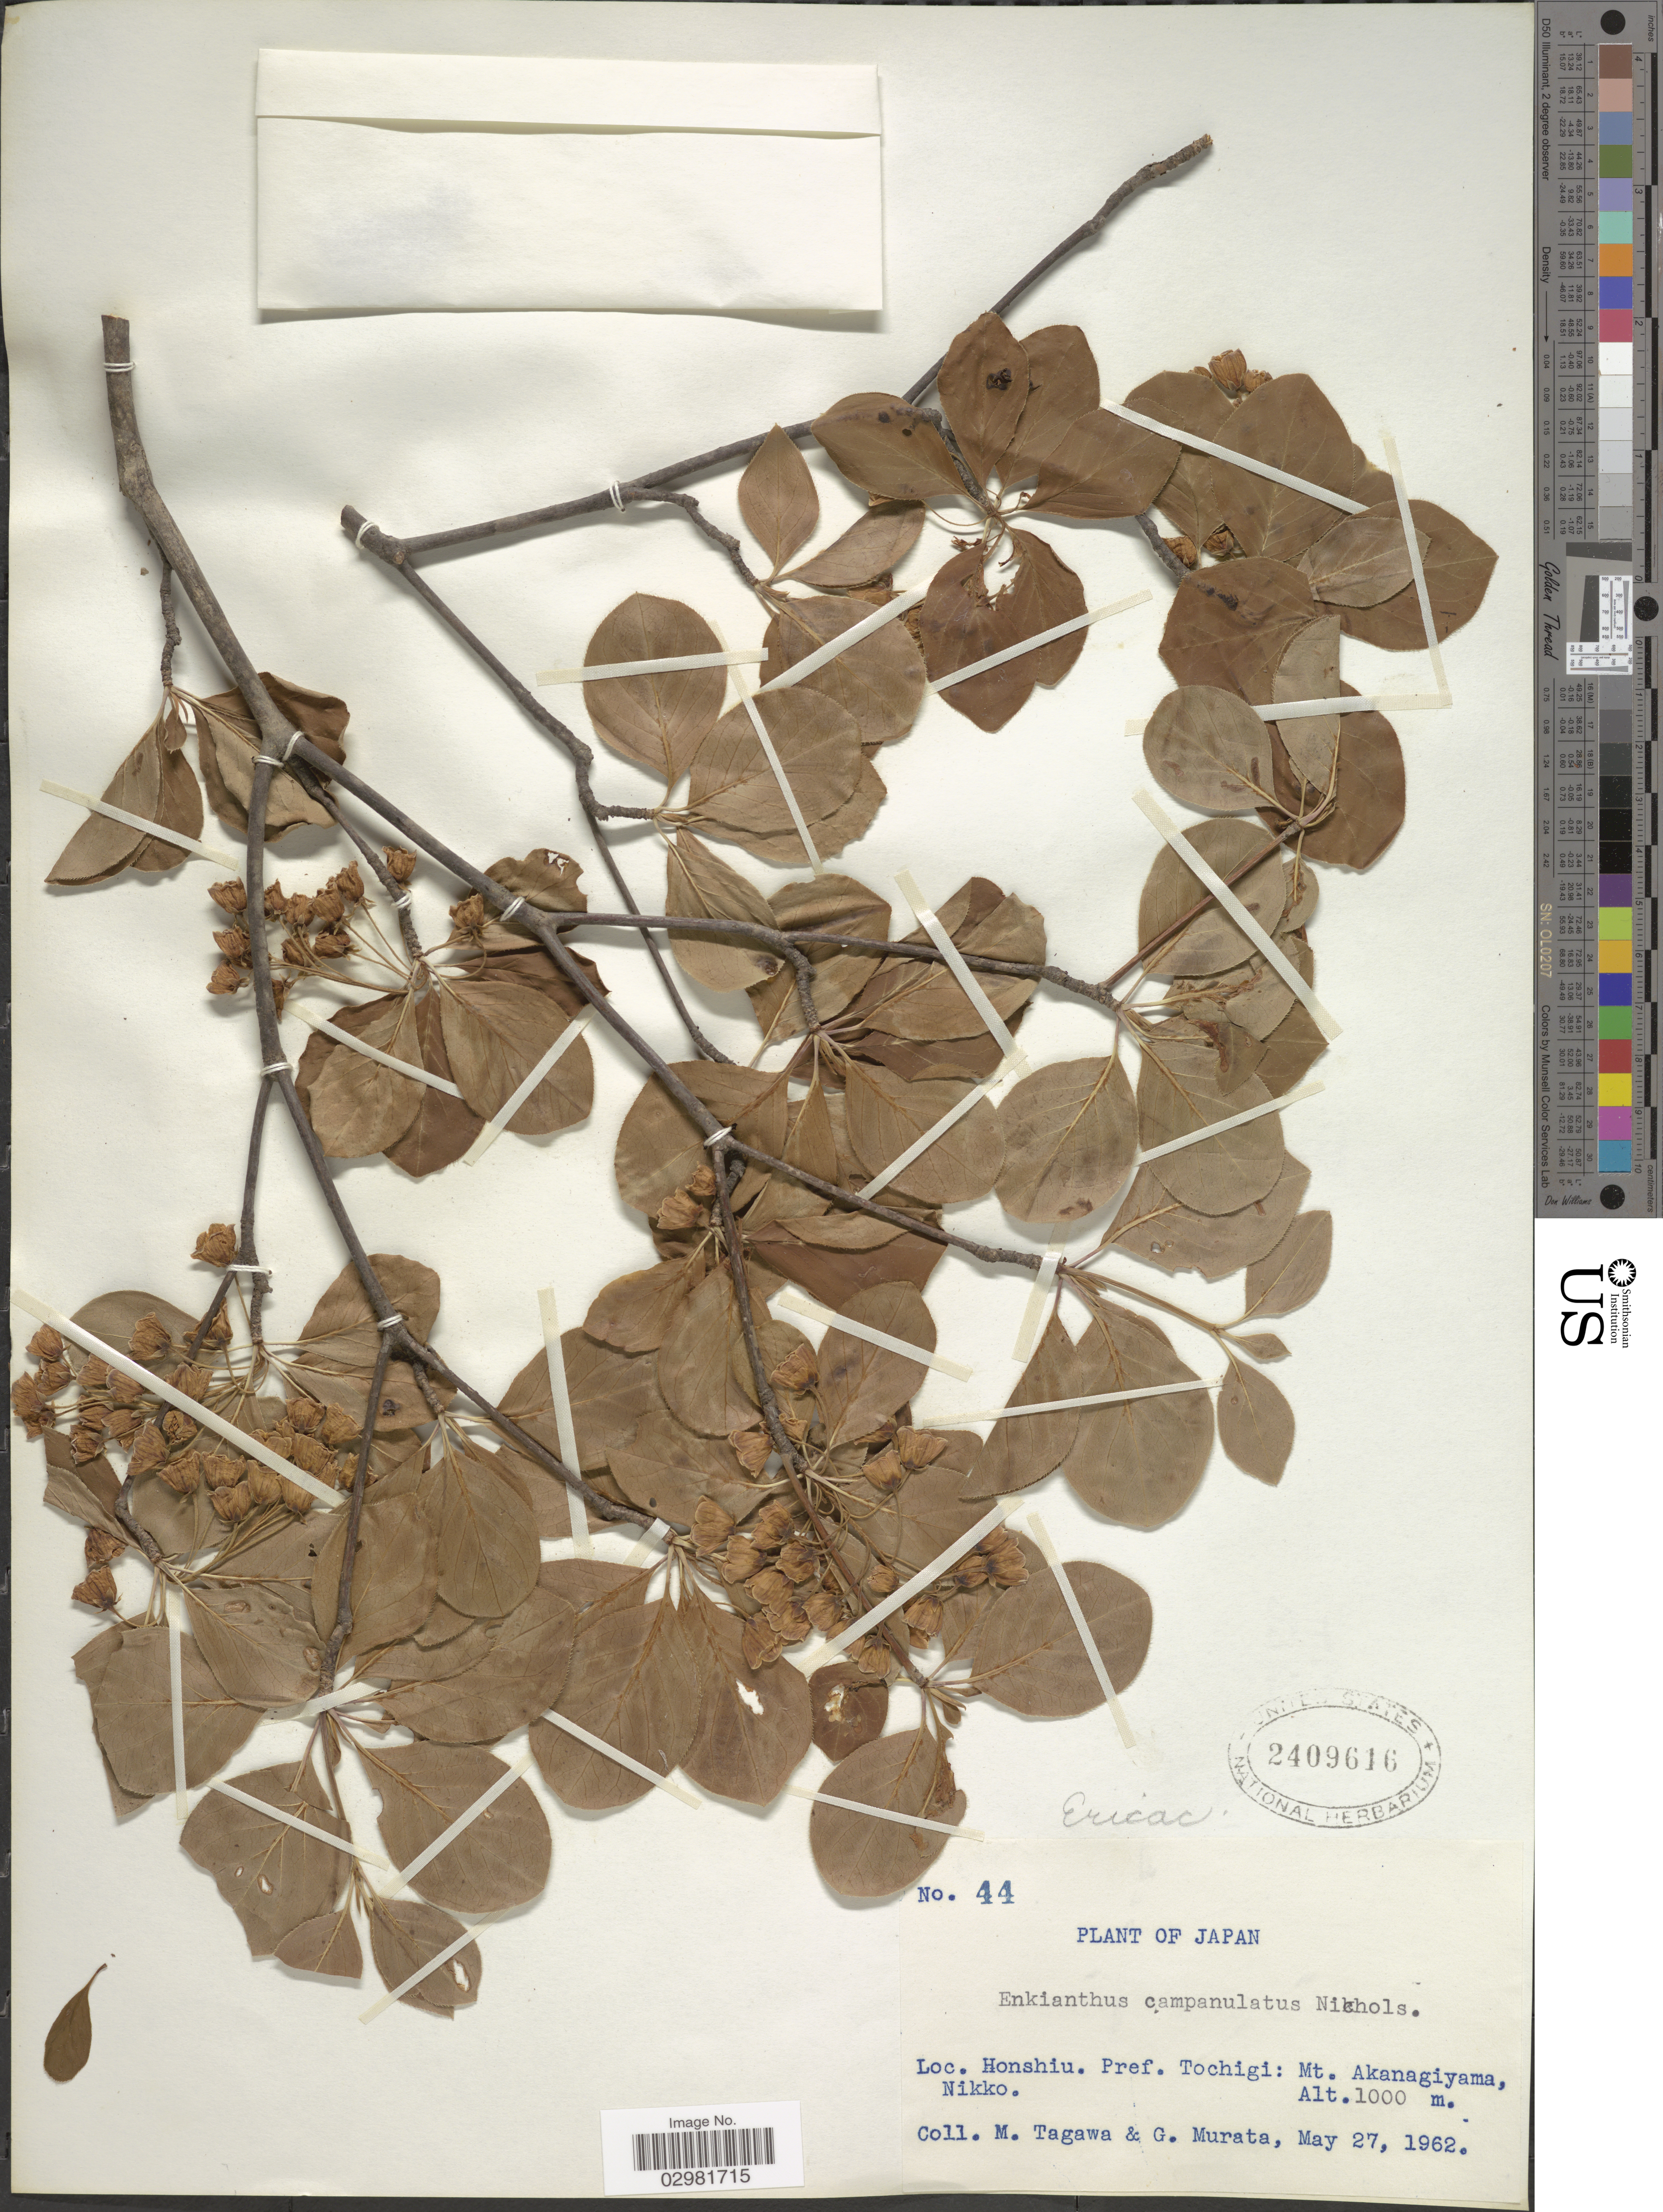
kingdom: Plantae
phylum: Tracheophyta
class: Magnoliopsida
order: Ericales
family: Ericaceae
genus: Enkianthus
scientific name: Enkianthus campanulatus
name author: (Miq.) G. Nicholson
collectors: M. Tagawa & G. Murata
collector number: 44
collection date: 1962-05-27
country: Japan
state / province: Totigi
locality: Honshiu. Pref. Tochigi: Mt. Akanagiyama, Nikko.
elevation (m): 1000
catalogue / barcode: US 2409616